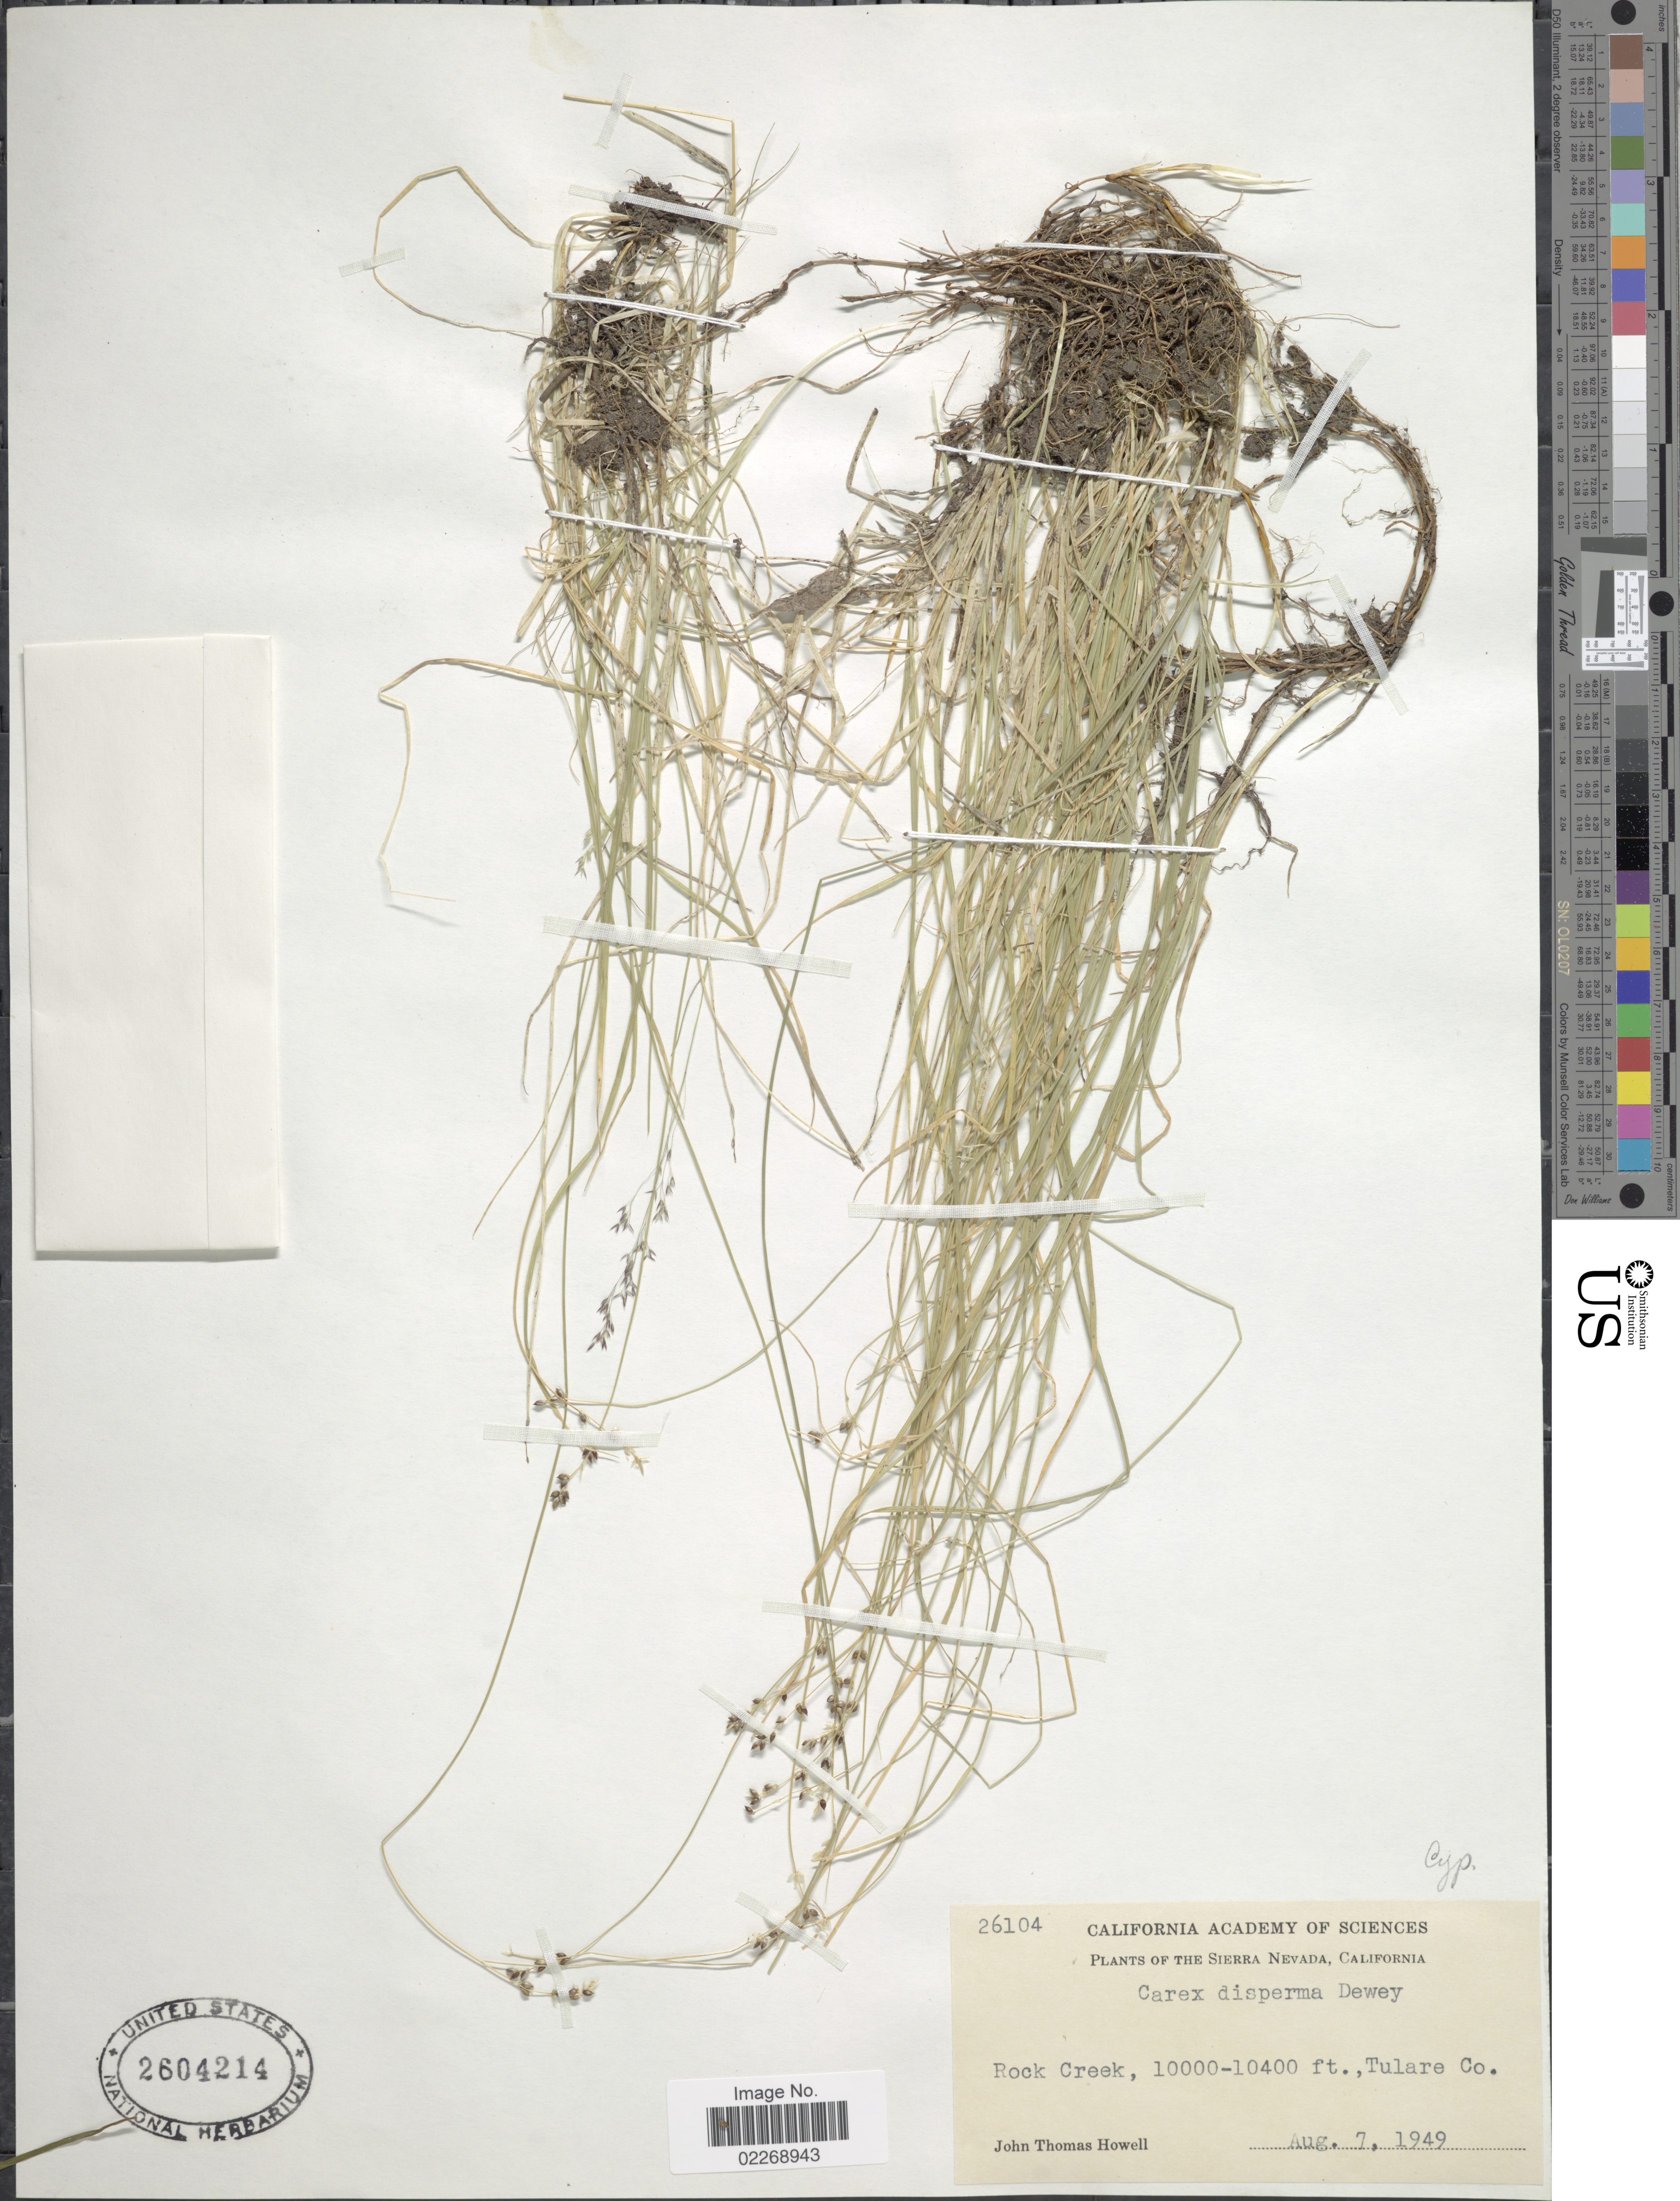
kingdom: Plantae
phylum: Tracheophyta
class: Liliopsida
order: Poales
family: Cyperaceae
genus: Carex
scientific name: Carex disperma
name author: Dewey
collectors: J. T. Howell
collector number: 26104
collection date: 1949-08-07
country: United States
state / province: California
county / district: Tulare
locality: The Sierra Nevada, Rock Creek, Tulare Co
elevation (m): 3048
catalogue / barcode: US 2604214